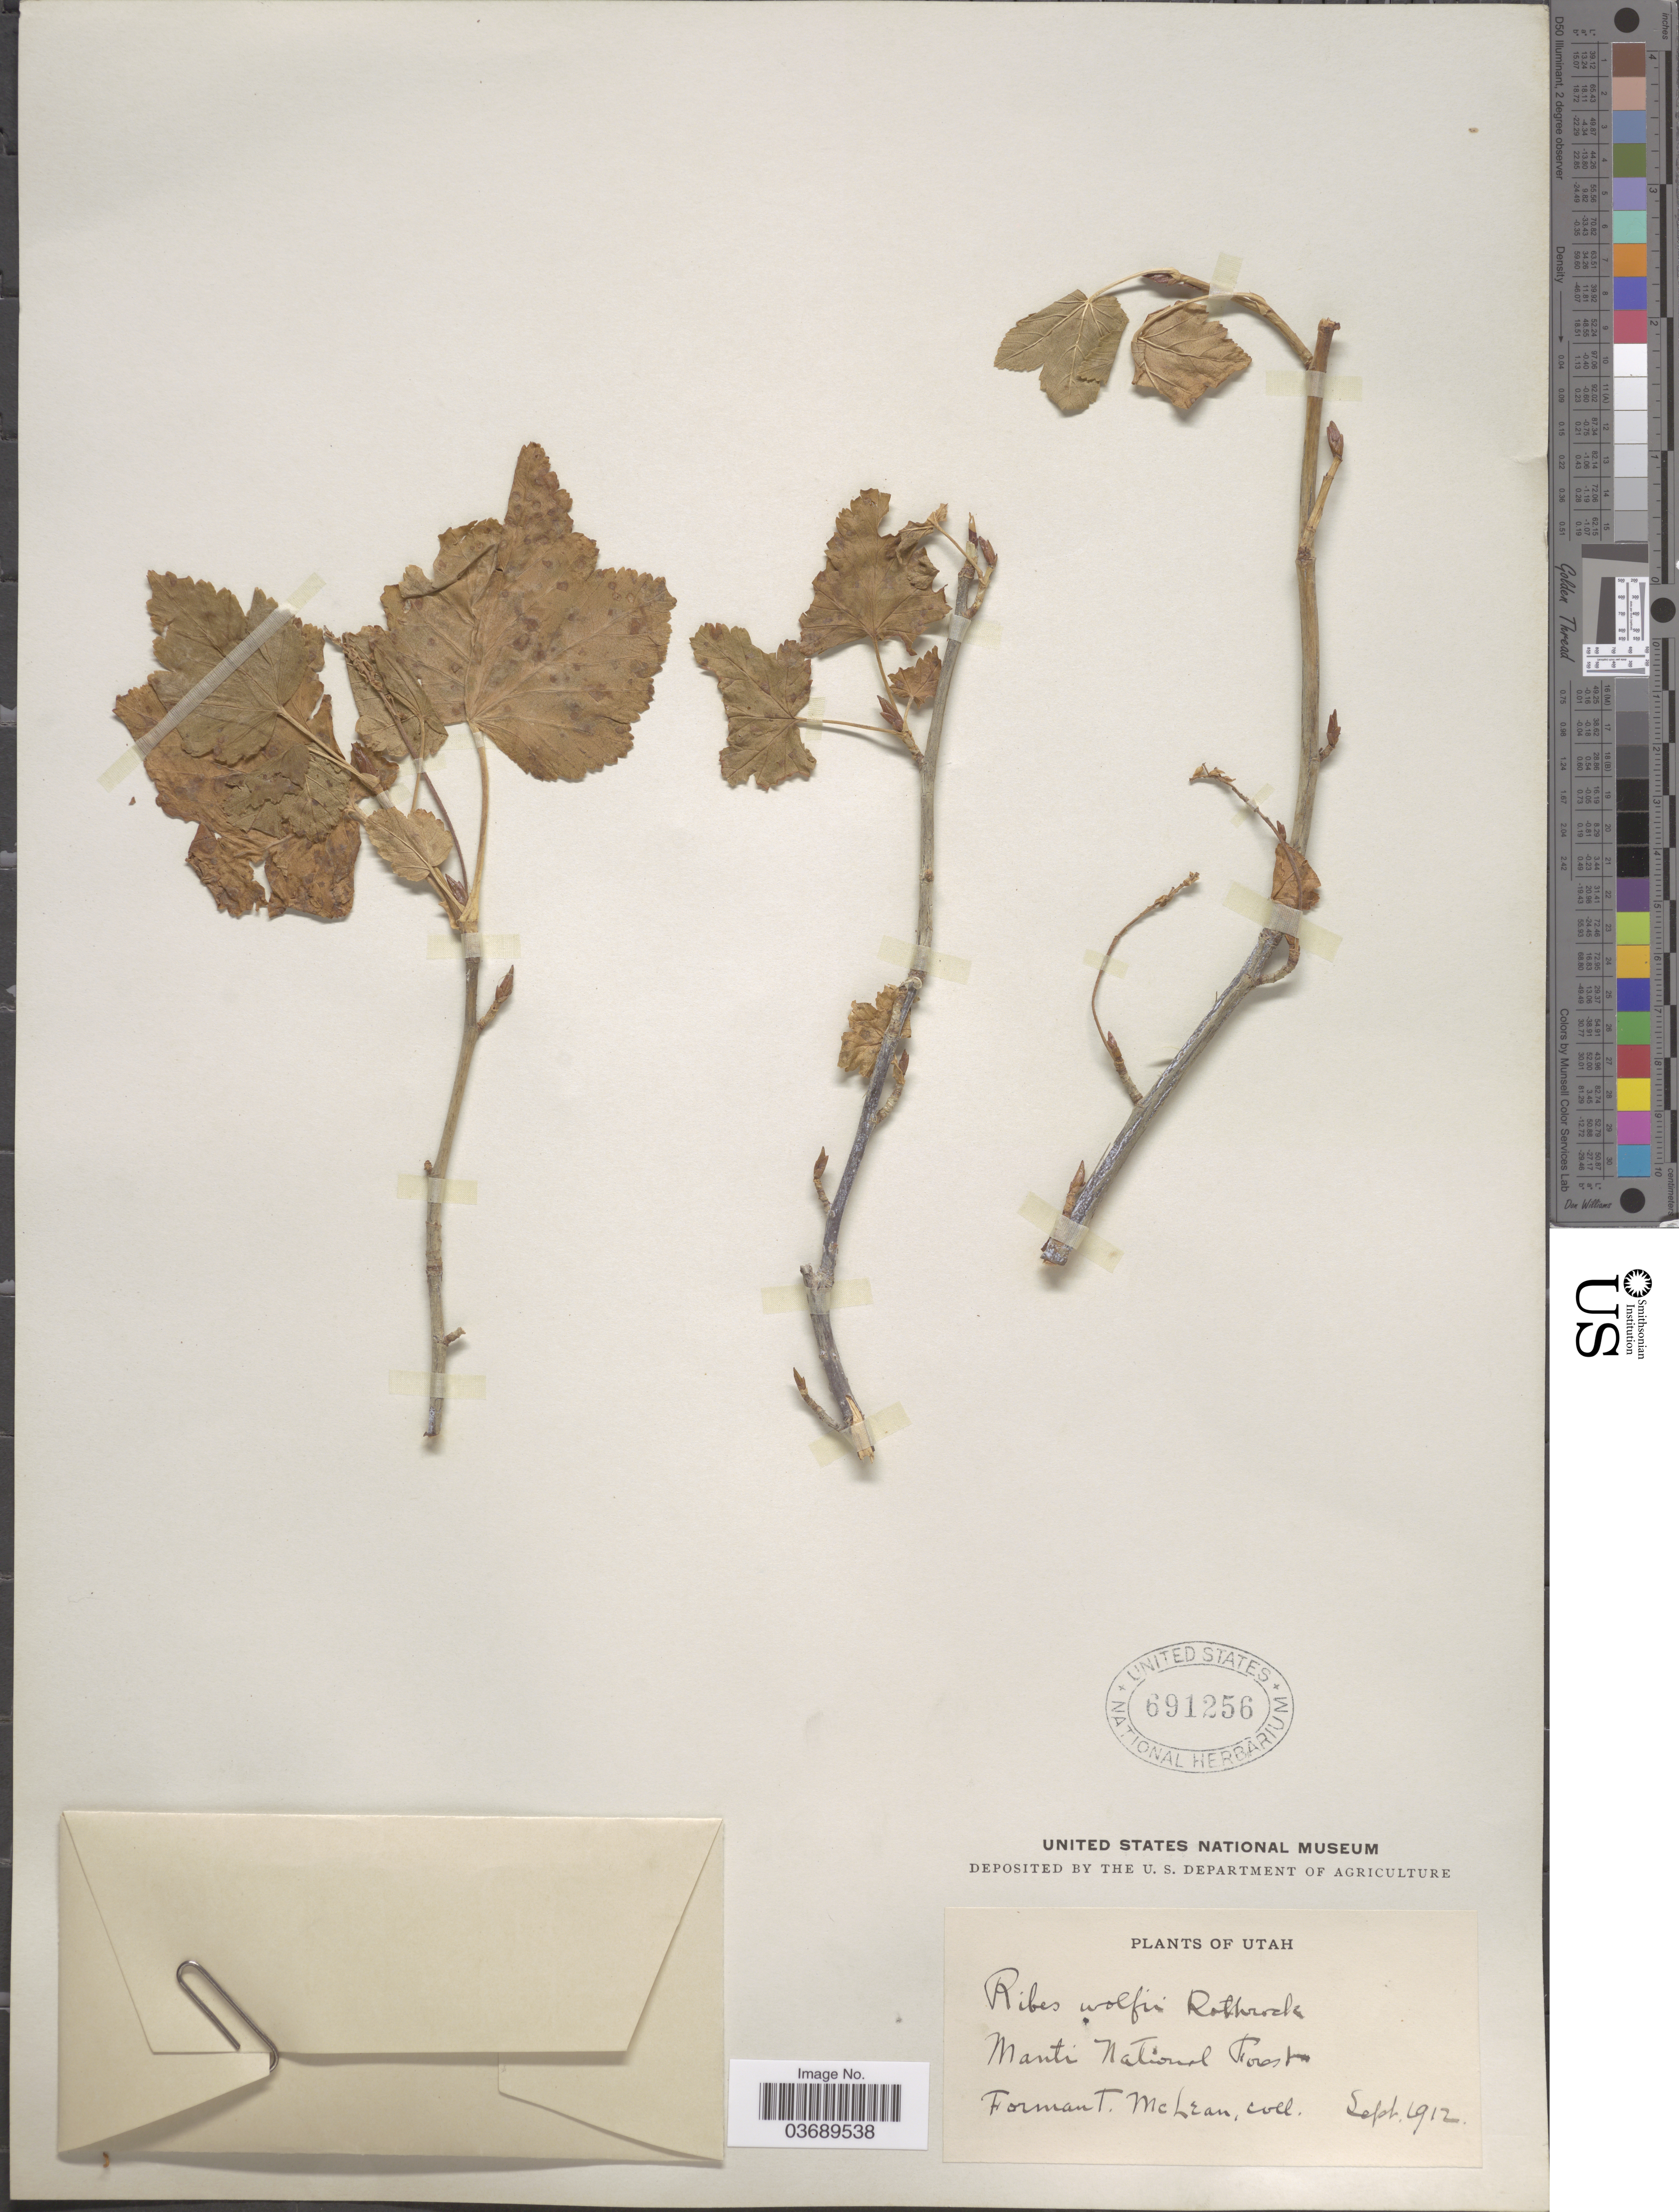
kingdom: Plantae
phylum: Tracheophyta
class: Magnoliopsida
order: Saxifragales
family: Grossulariaceae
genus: Ribes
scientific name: Ribes wolfii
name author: Rothr.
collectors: F. Mclean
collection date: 1912-09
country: United States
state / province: Utah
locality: Manti National Forest.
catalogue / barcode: US 691256